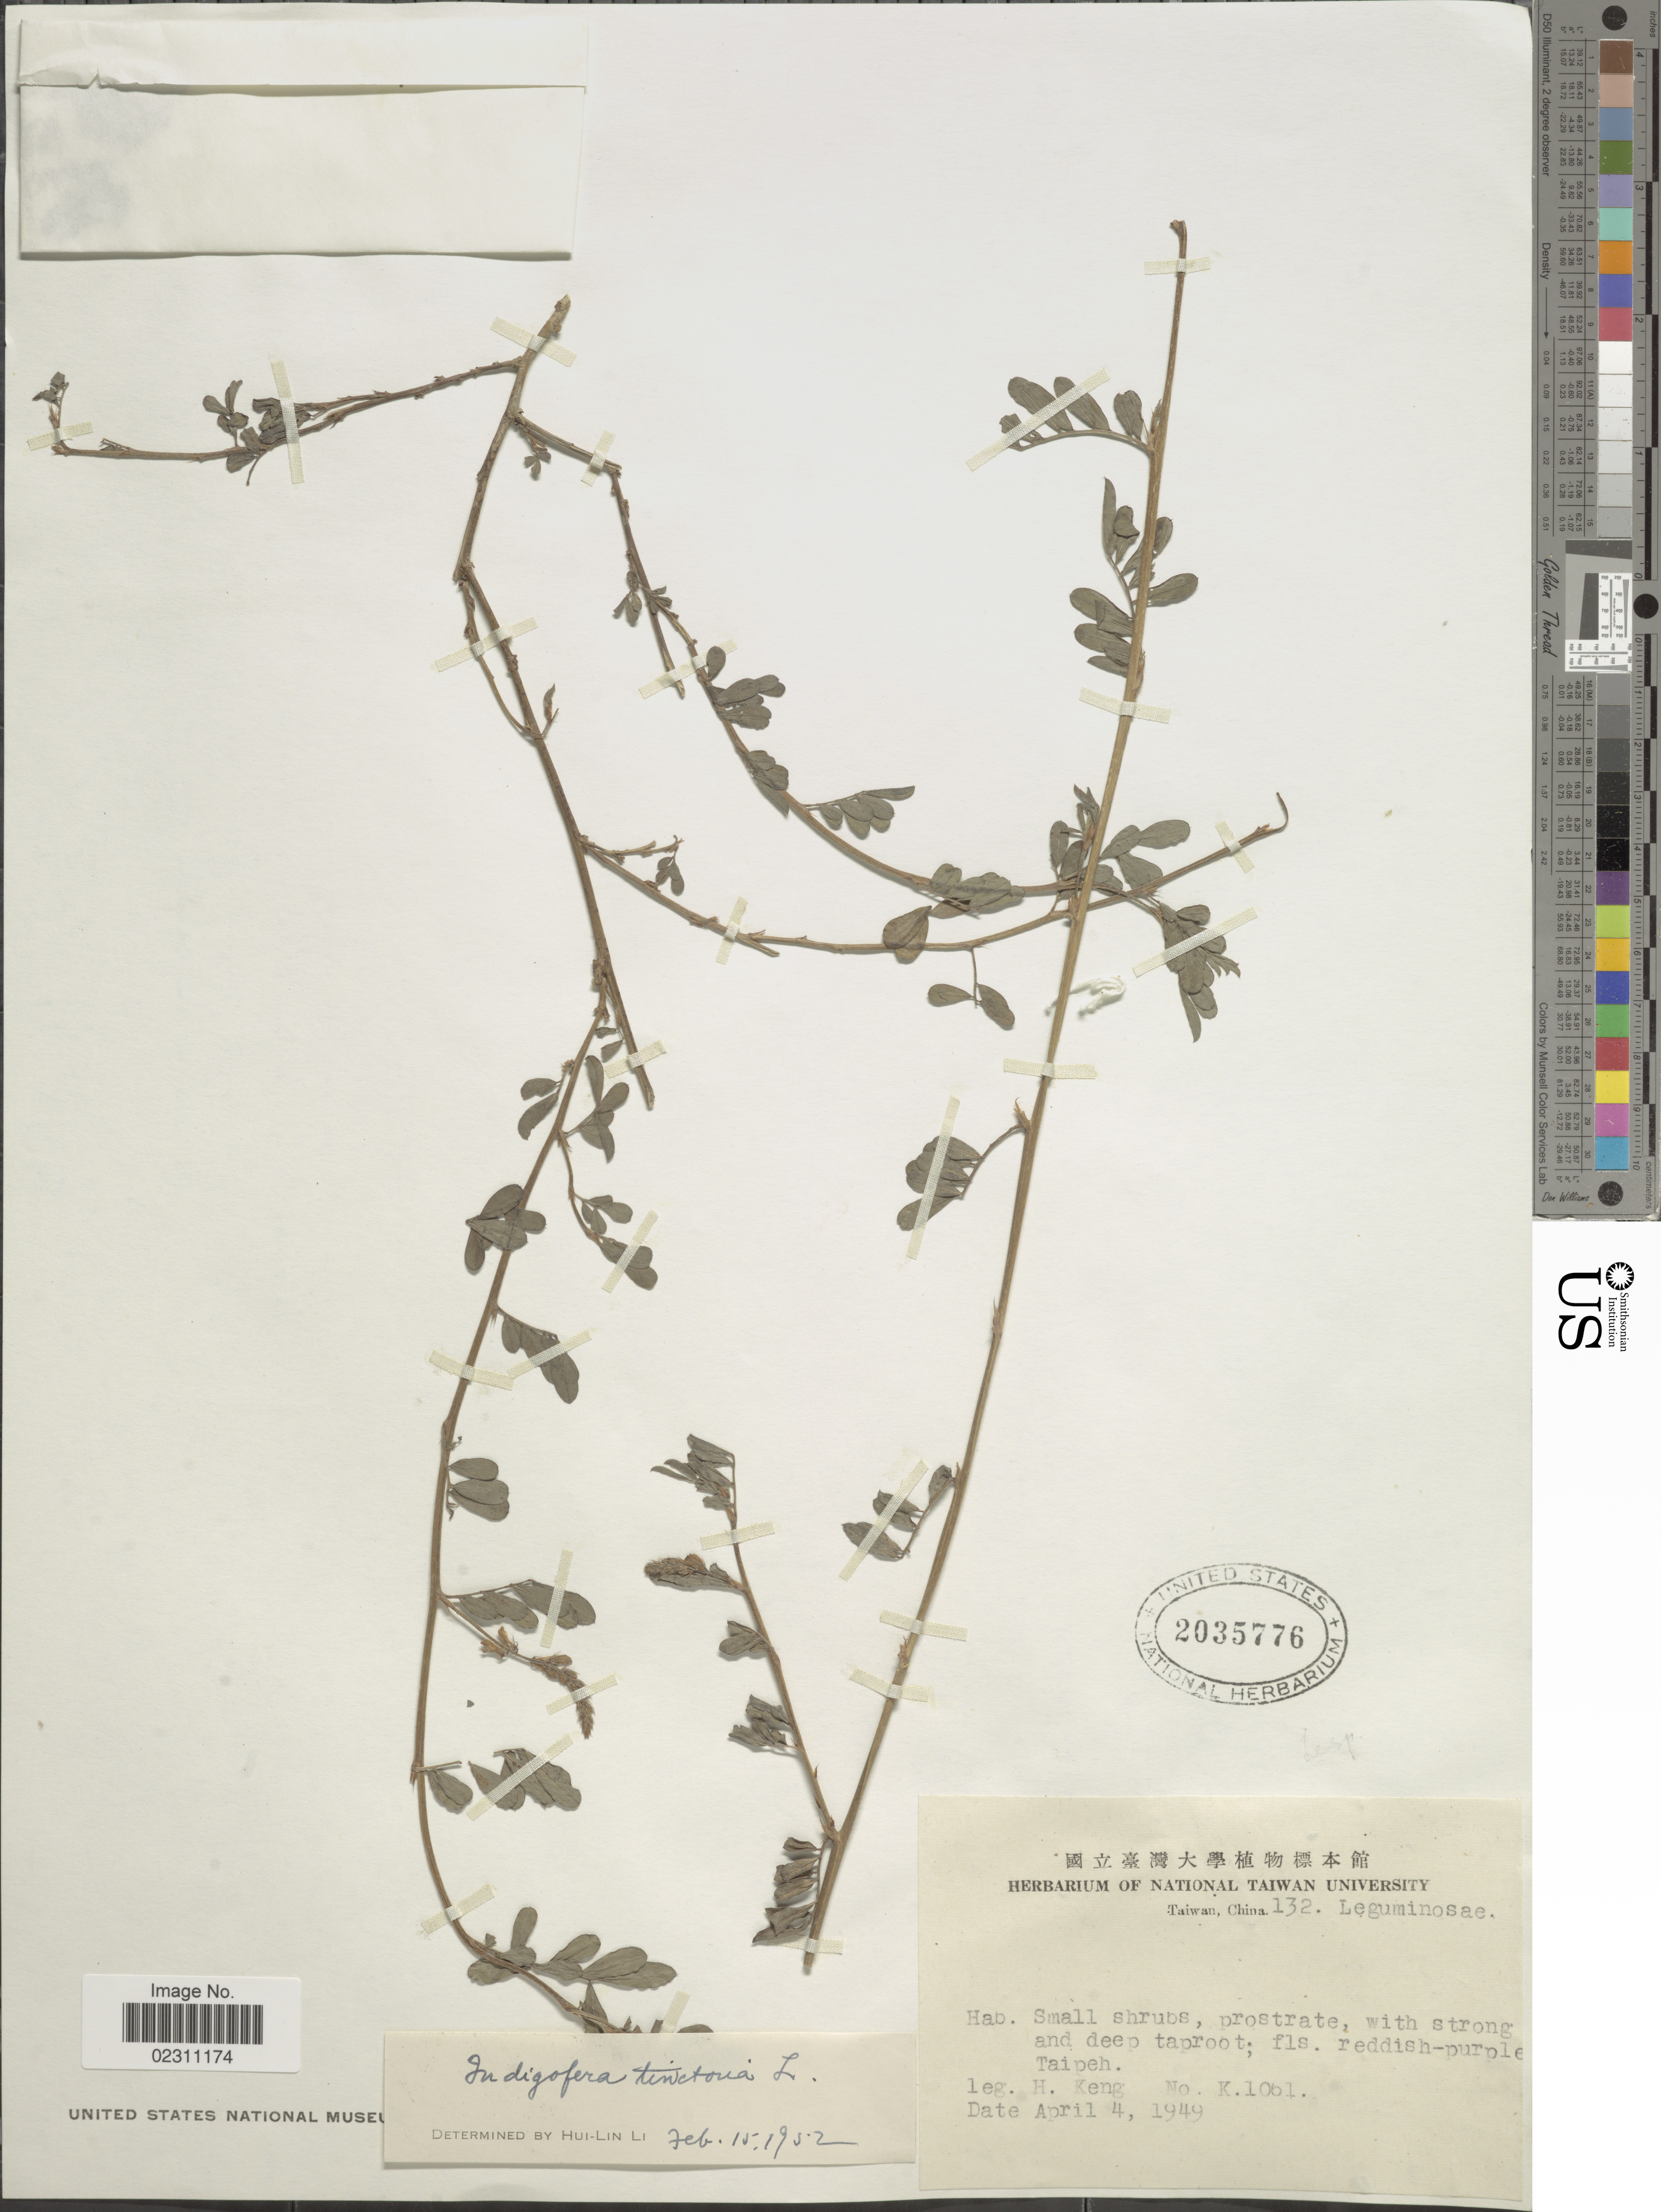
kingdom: Plantae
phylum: Tracheophyta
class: Magnoliopsida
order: Fabales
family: Fabaceae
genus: Indigofera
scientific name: Indigofera tinctoria sensu Naves non L.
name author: Naves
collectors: H. Keng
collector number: K1061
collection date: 1949-04-04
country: Taiwan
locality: Taipeh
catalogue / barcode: US 2035776